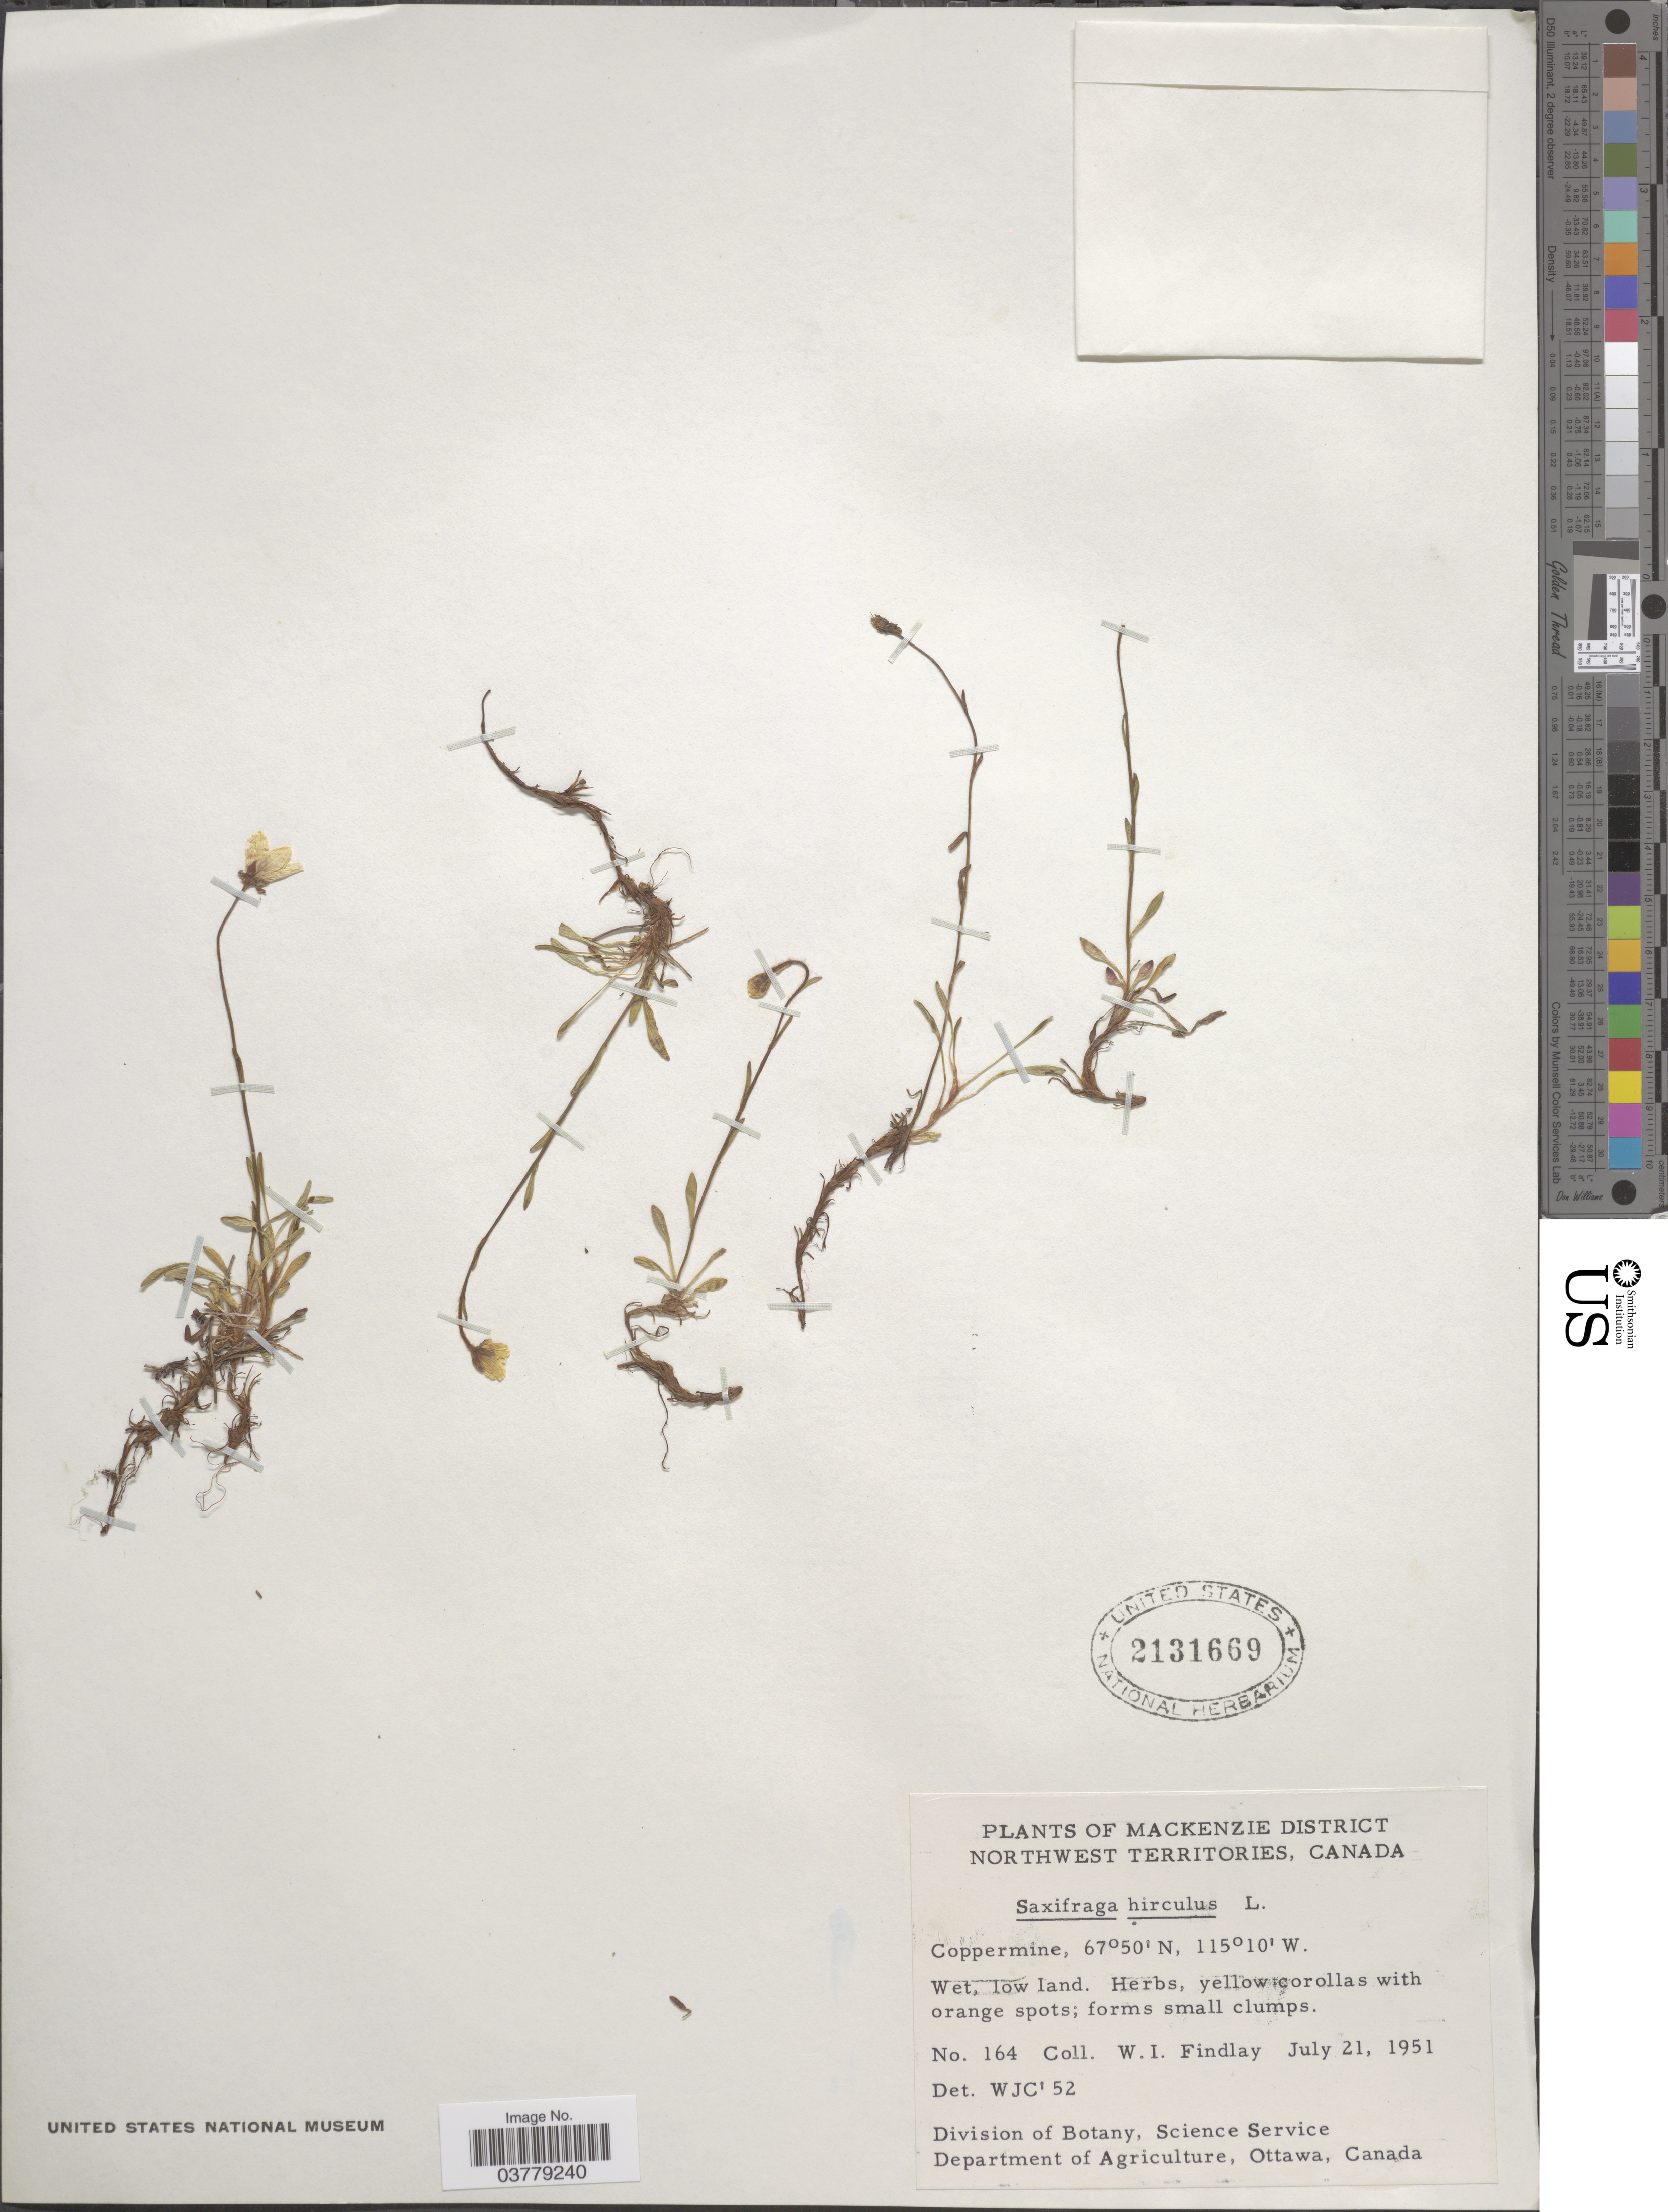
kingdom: Plantae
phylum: Tracheophyta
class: Magnoliopsida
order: Saxifragales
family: Saxifragaceae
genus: Saxifraga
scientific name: Saxifraga hirculus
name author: L.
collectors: W. Findlay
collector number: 164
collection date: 1951-07-21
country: Canada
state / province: Northwest Territories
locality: Mackenzie District. Coppermine.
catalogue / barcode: US 2131669